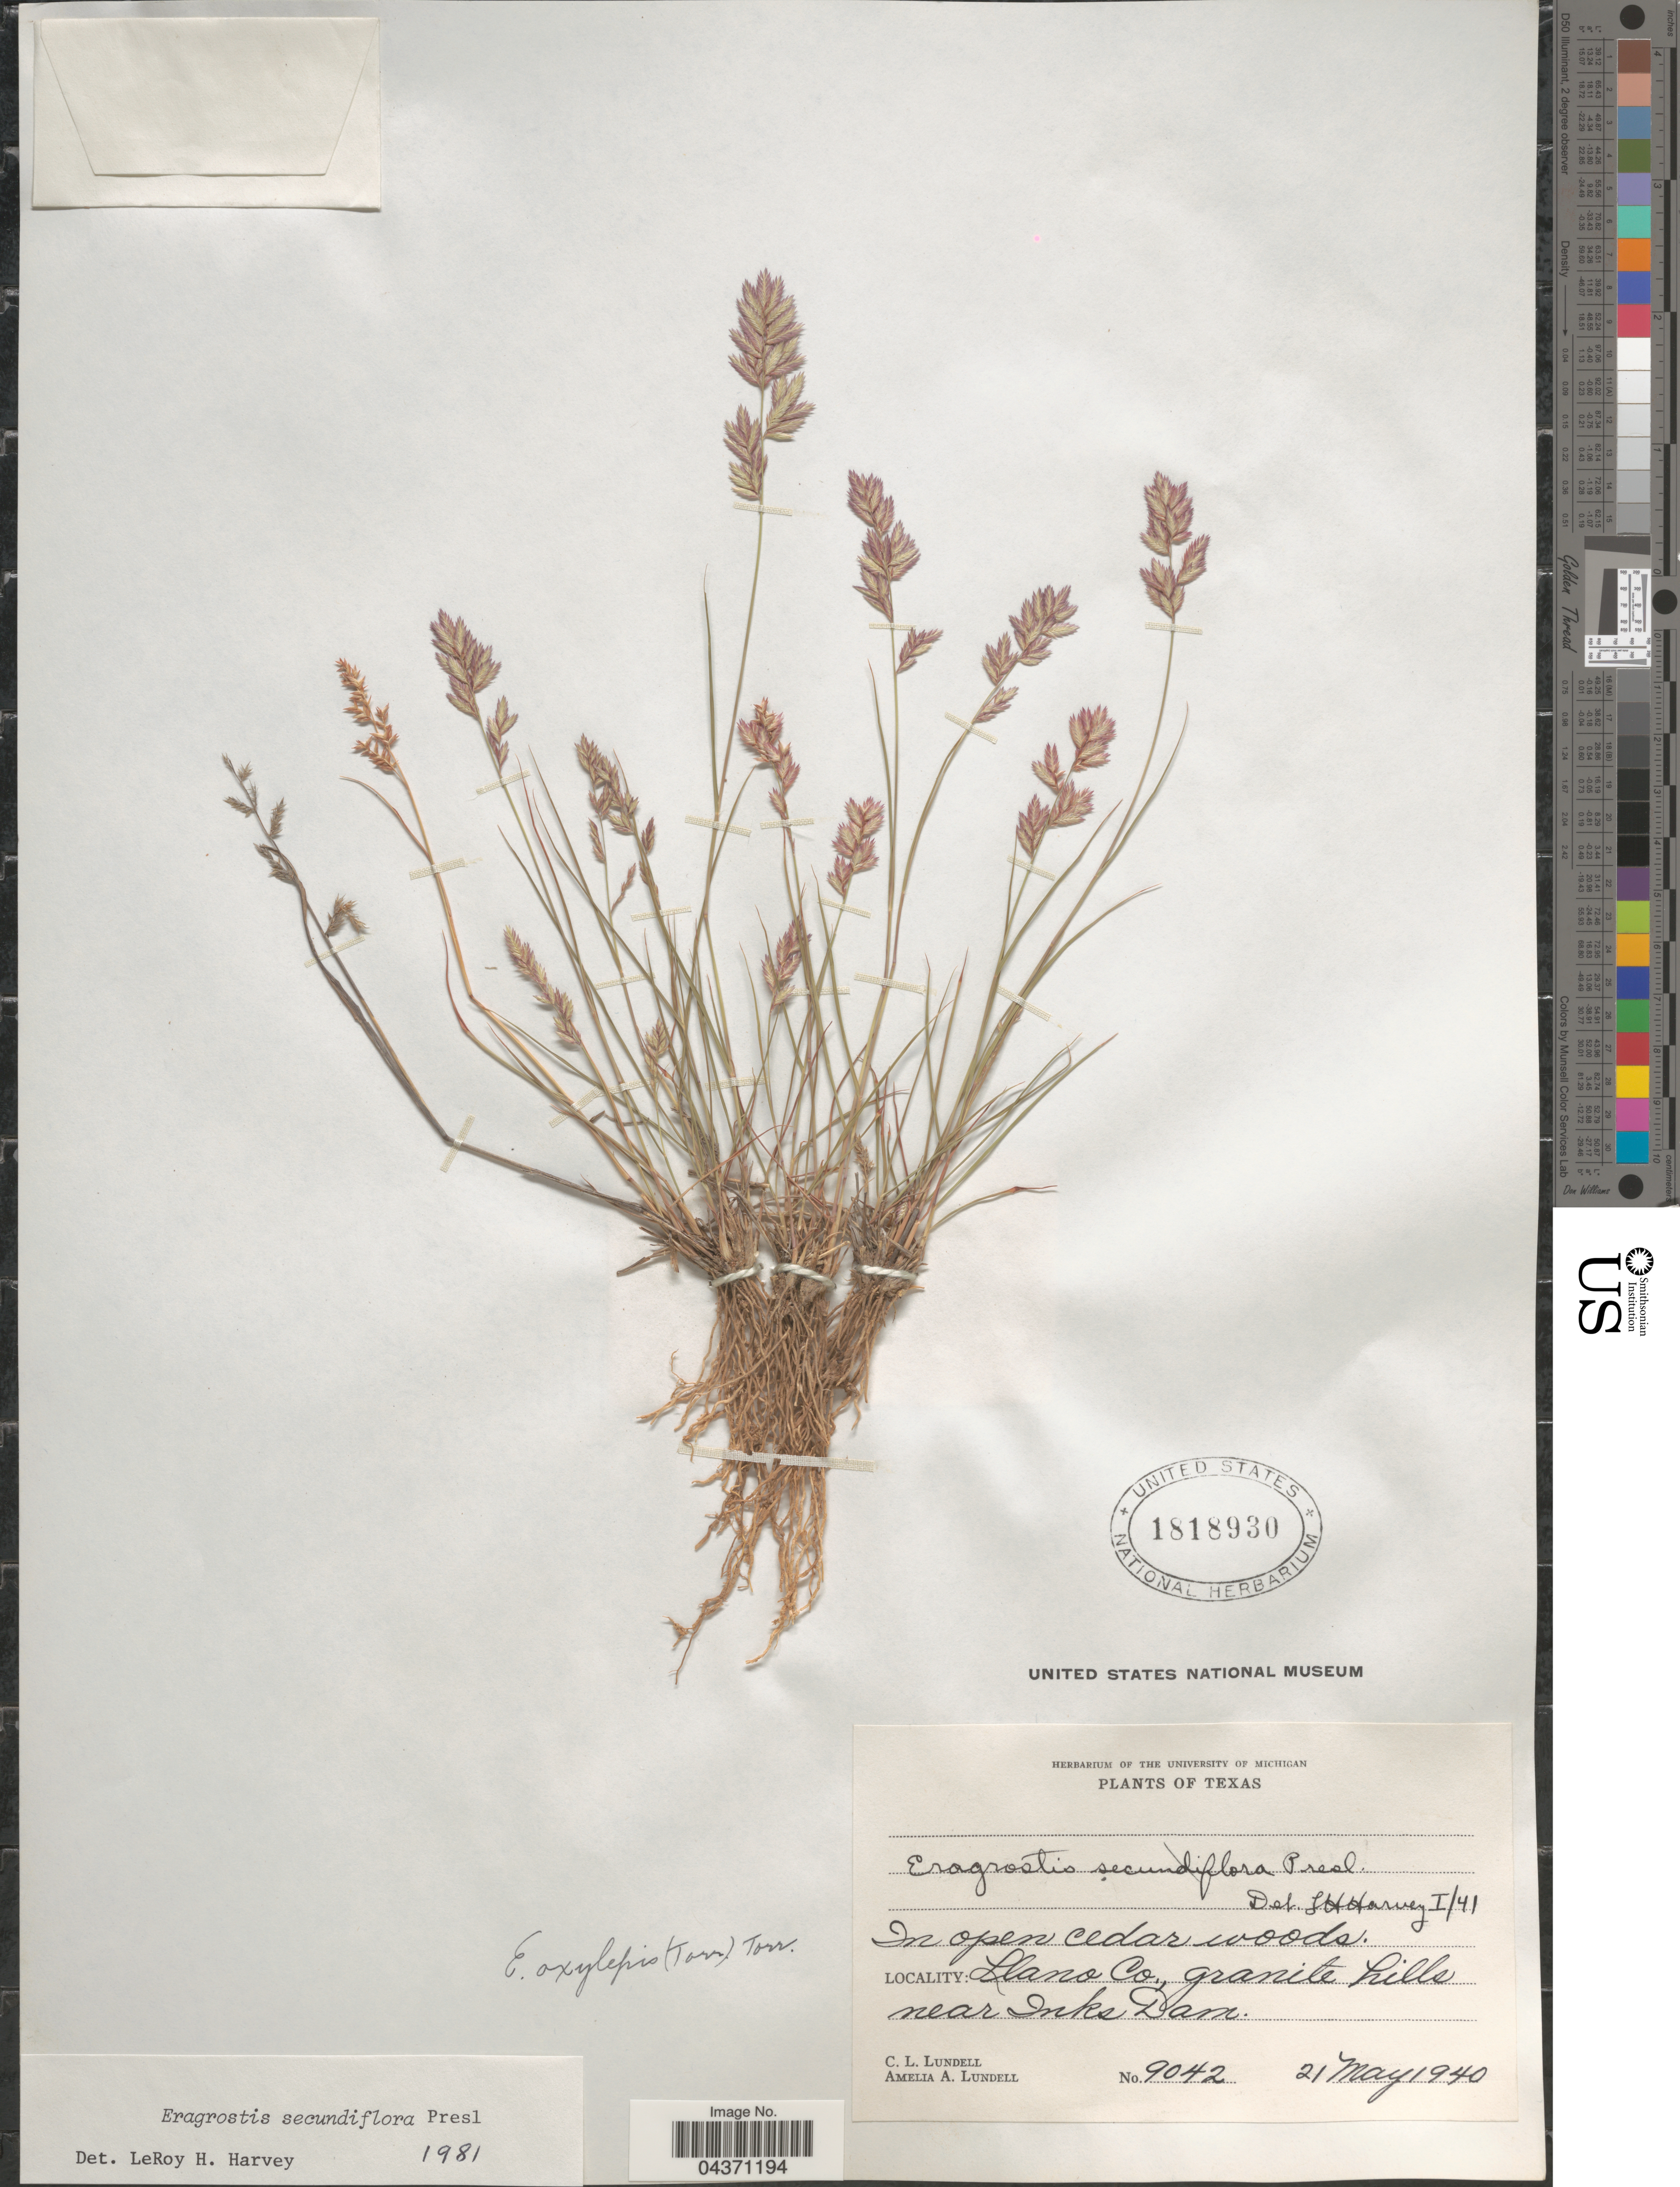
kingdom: Plantae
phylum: Tracheophyta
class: Liliopsida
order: Poales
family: Poaceae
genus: Eragrostis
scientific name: Eragrostis secundiflora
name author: J. Presl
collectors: C. L. Lundell & A. A. Lundell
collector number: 9042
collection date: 1940-05-21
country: United States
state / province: Texas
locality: In open cedar woods. Llano Co., granite hills near Inks Dam.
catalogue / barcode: US 1818930